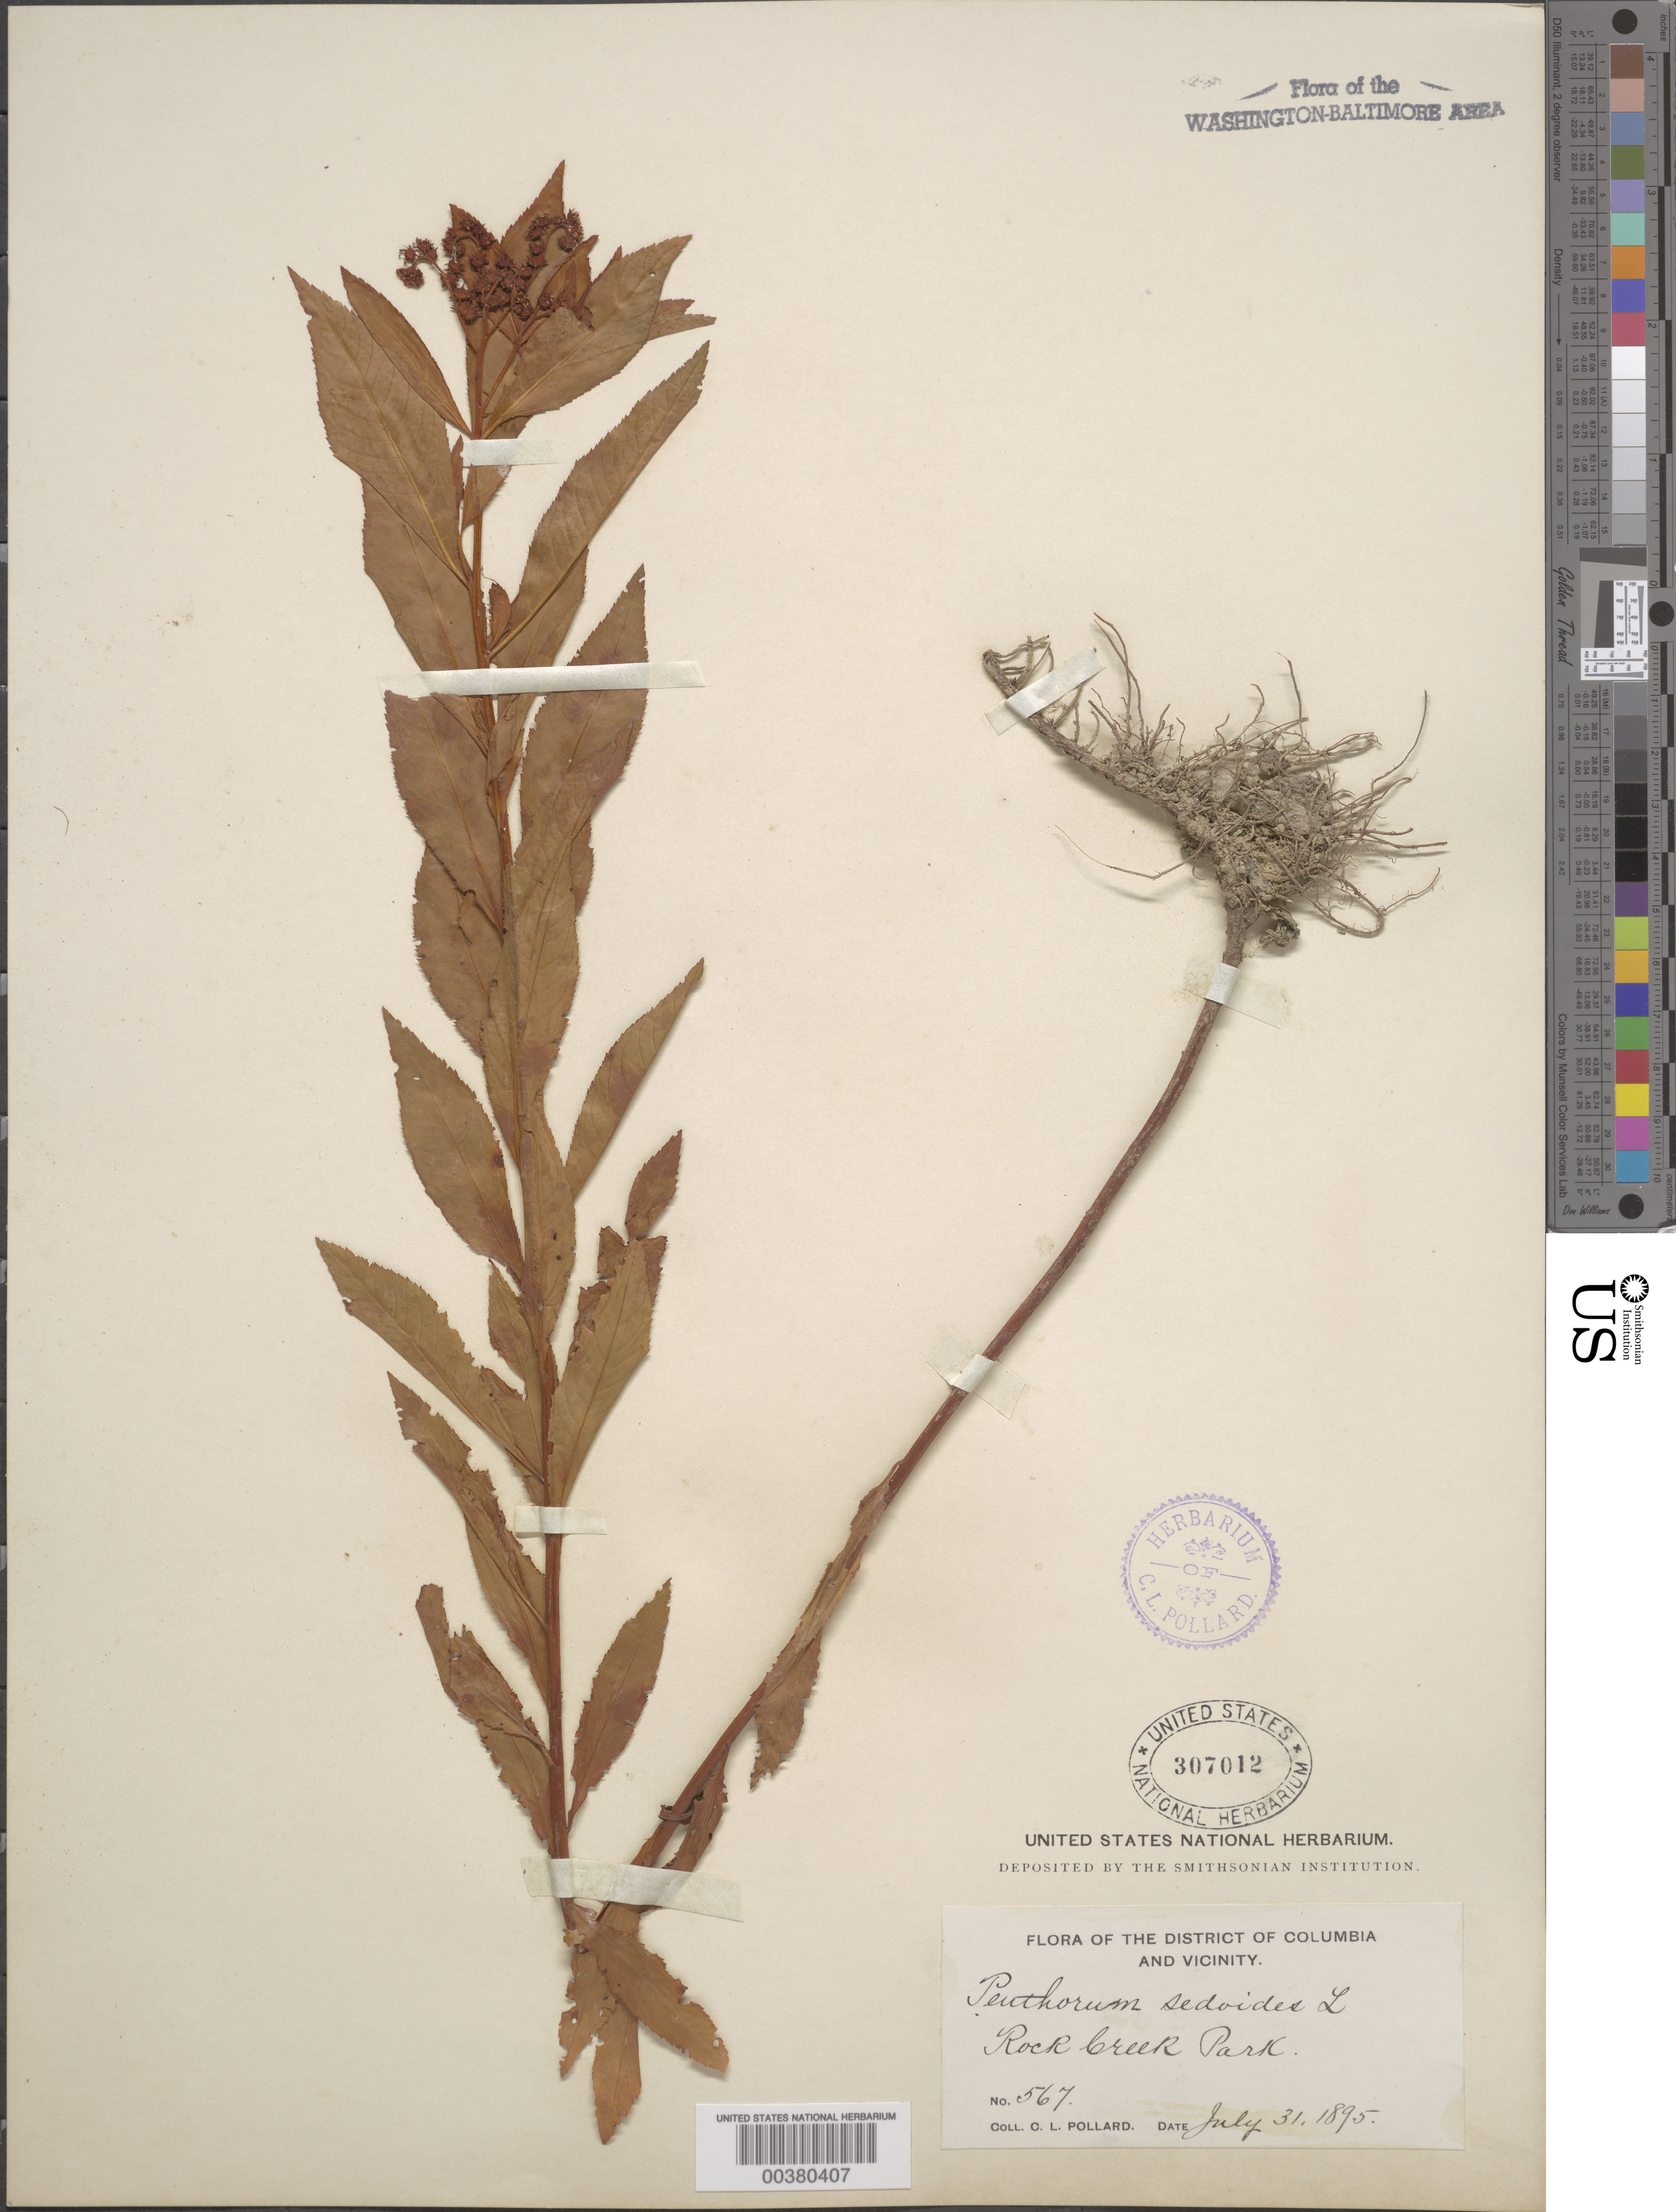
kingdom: Plantae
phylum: Tracheophyta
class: Magnoliopsida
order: Saxifragales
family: Penthoraceae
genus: Penthorum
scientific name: Penthorum sedoides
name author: L.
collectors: C. L. Pollard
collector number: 567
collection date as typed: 31 Jul 1895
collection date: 1895-07-31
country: United States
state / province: District of Columbia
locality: Rock Creek Park Rock Creek Park & vicinity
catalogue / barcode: US 307012